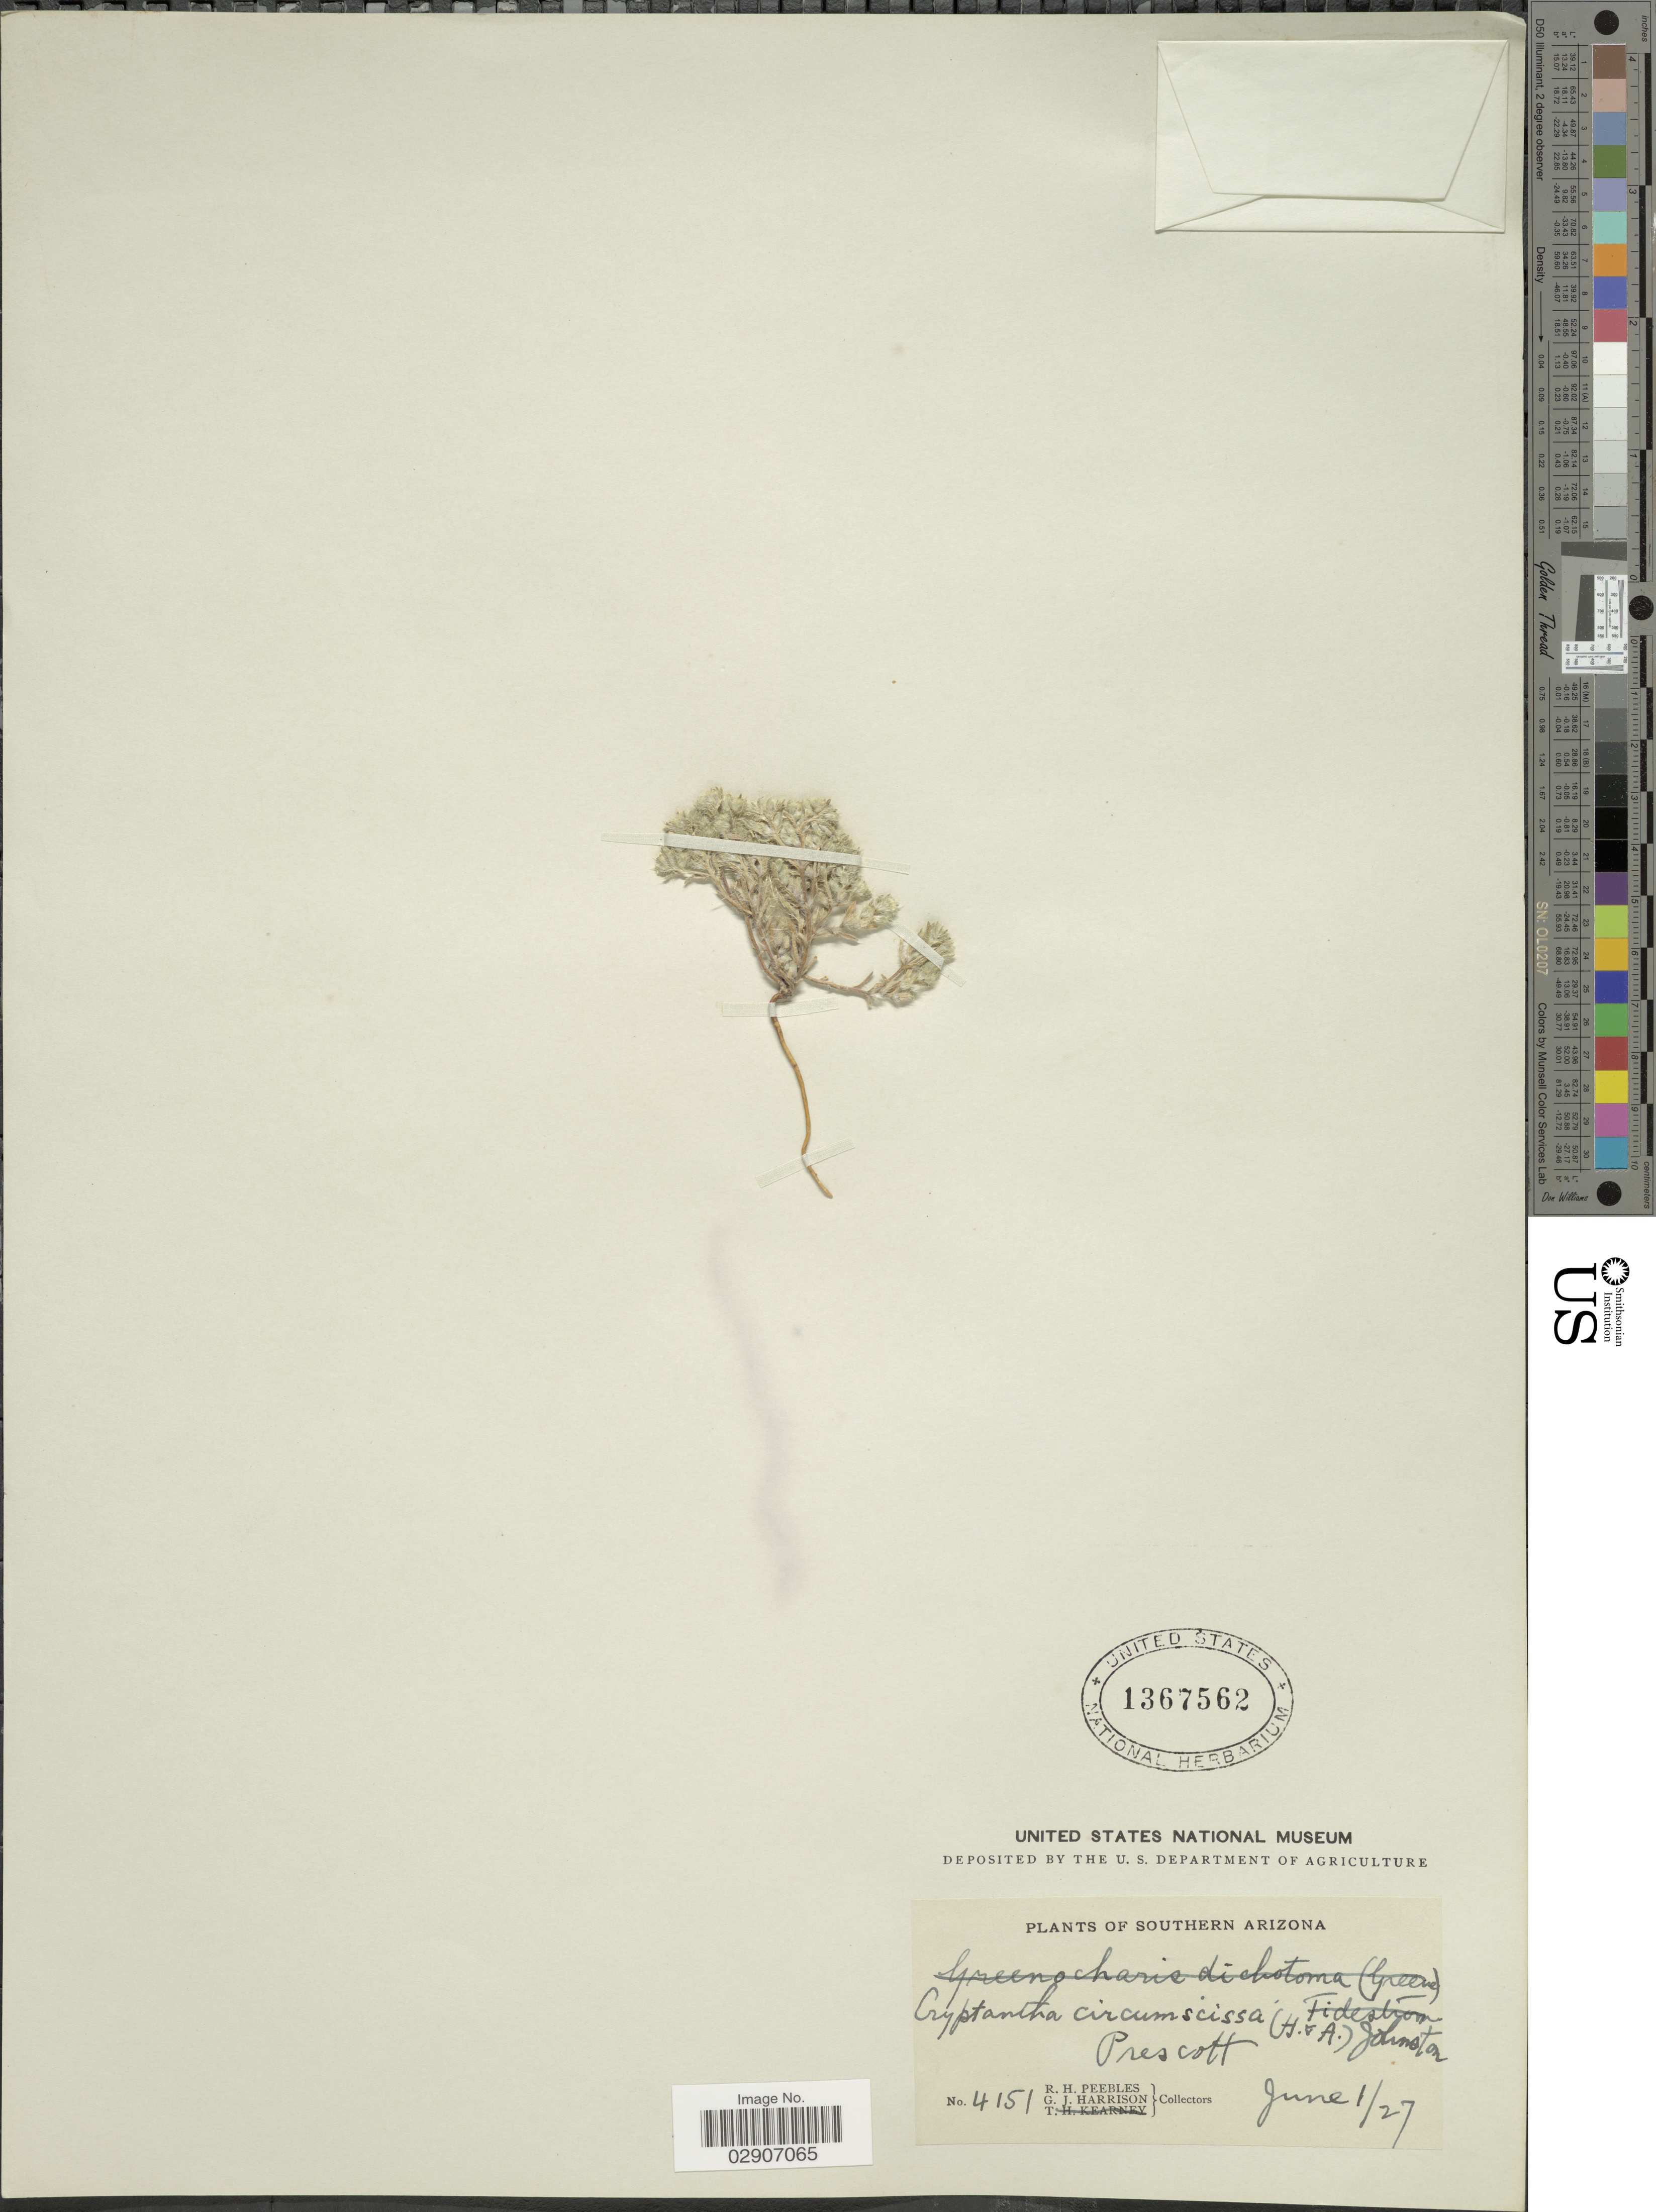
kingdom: Plantae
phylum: Tracheophyta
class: Magnoliopsida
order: Boraginales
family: Boraginaceae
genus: Cryptantha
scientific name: Cryptantha circumscissa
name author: (Hook. & Arn.) I.M. Johnst.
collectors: R. H. Peebles & G. J. Harrison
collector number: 4151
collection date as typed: Transcribed d/m/y: 1/6/27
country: United States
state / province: Arizona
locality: Southern Arizona. Prescott.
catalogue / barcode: US 1367562